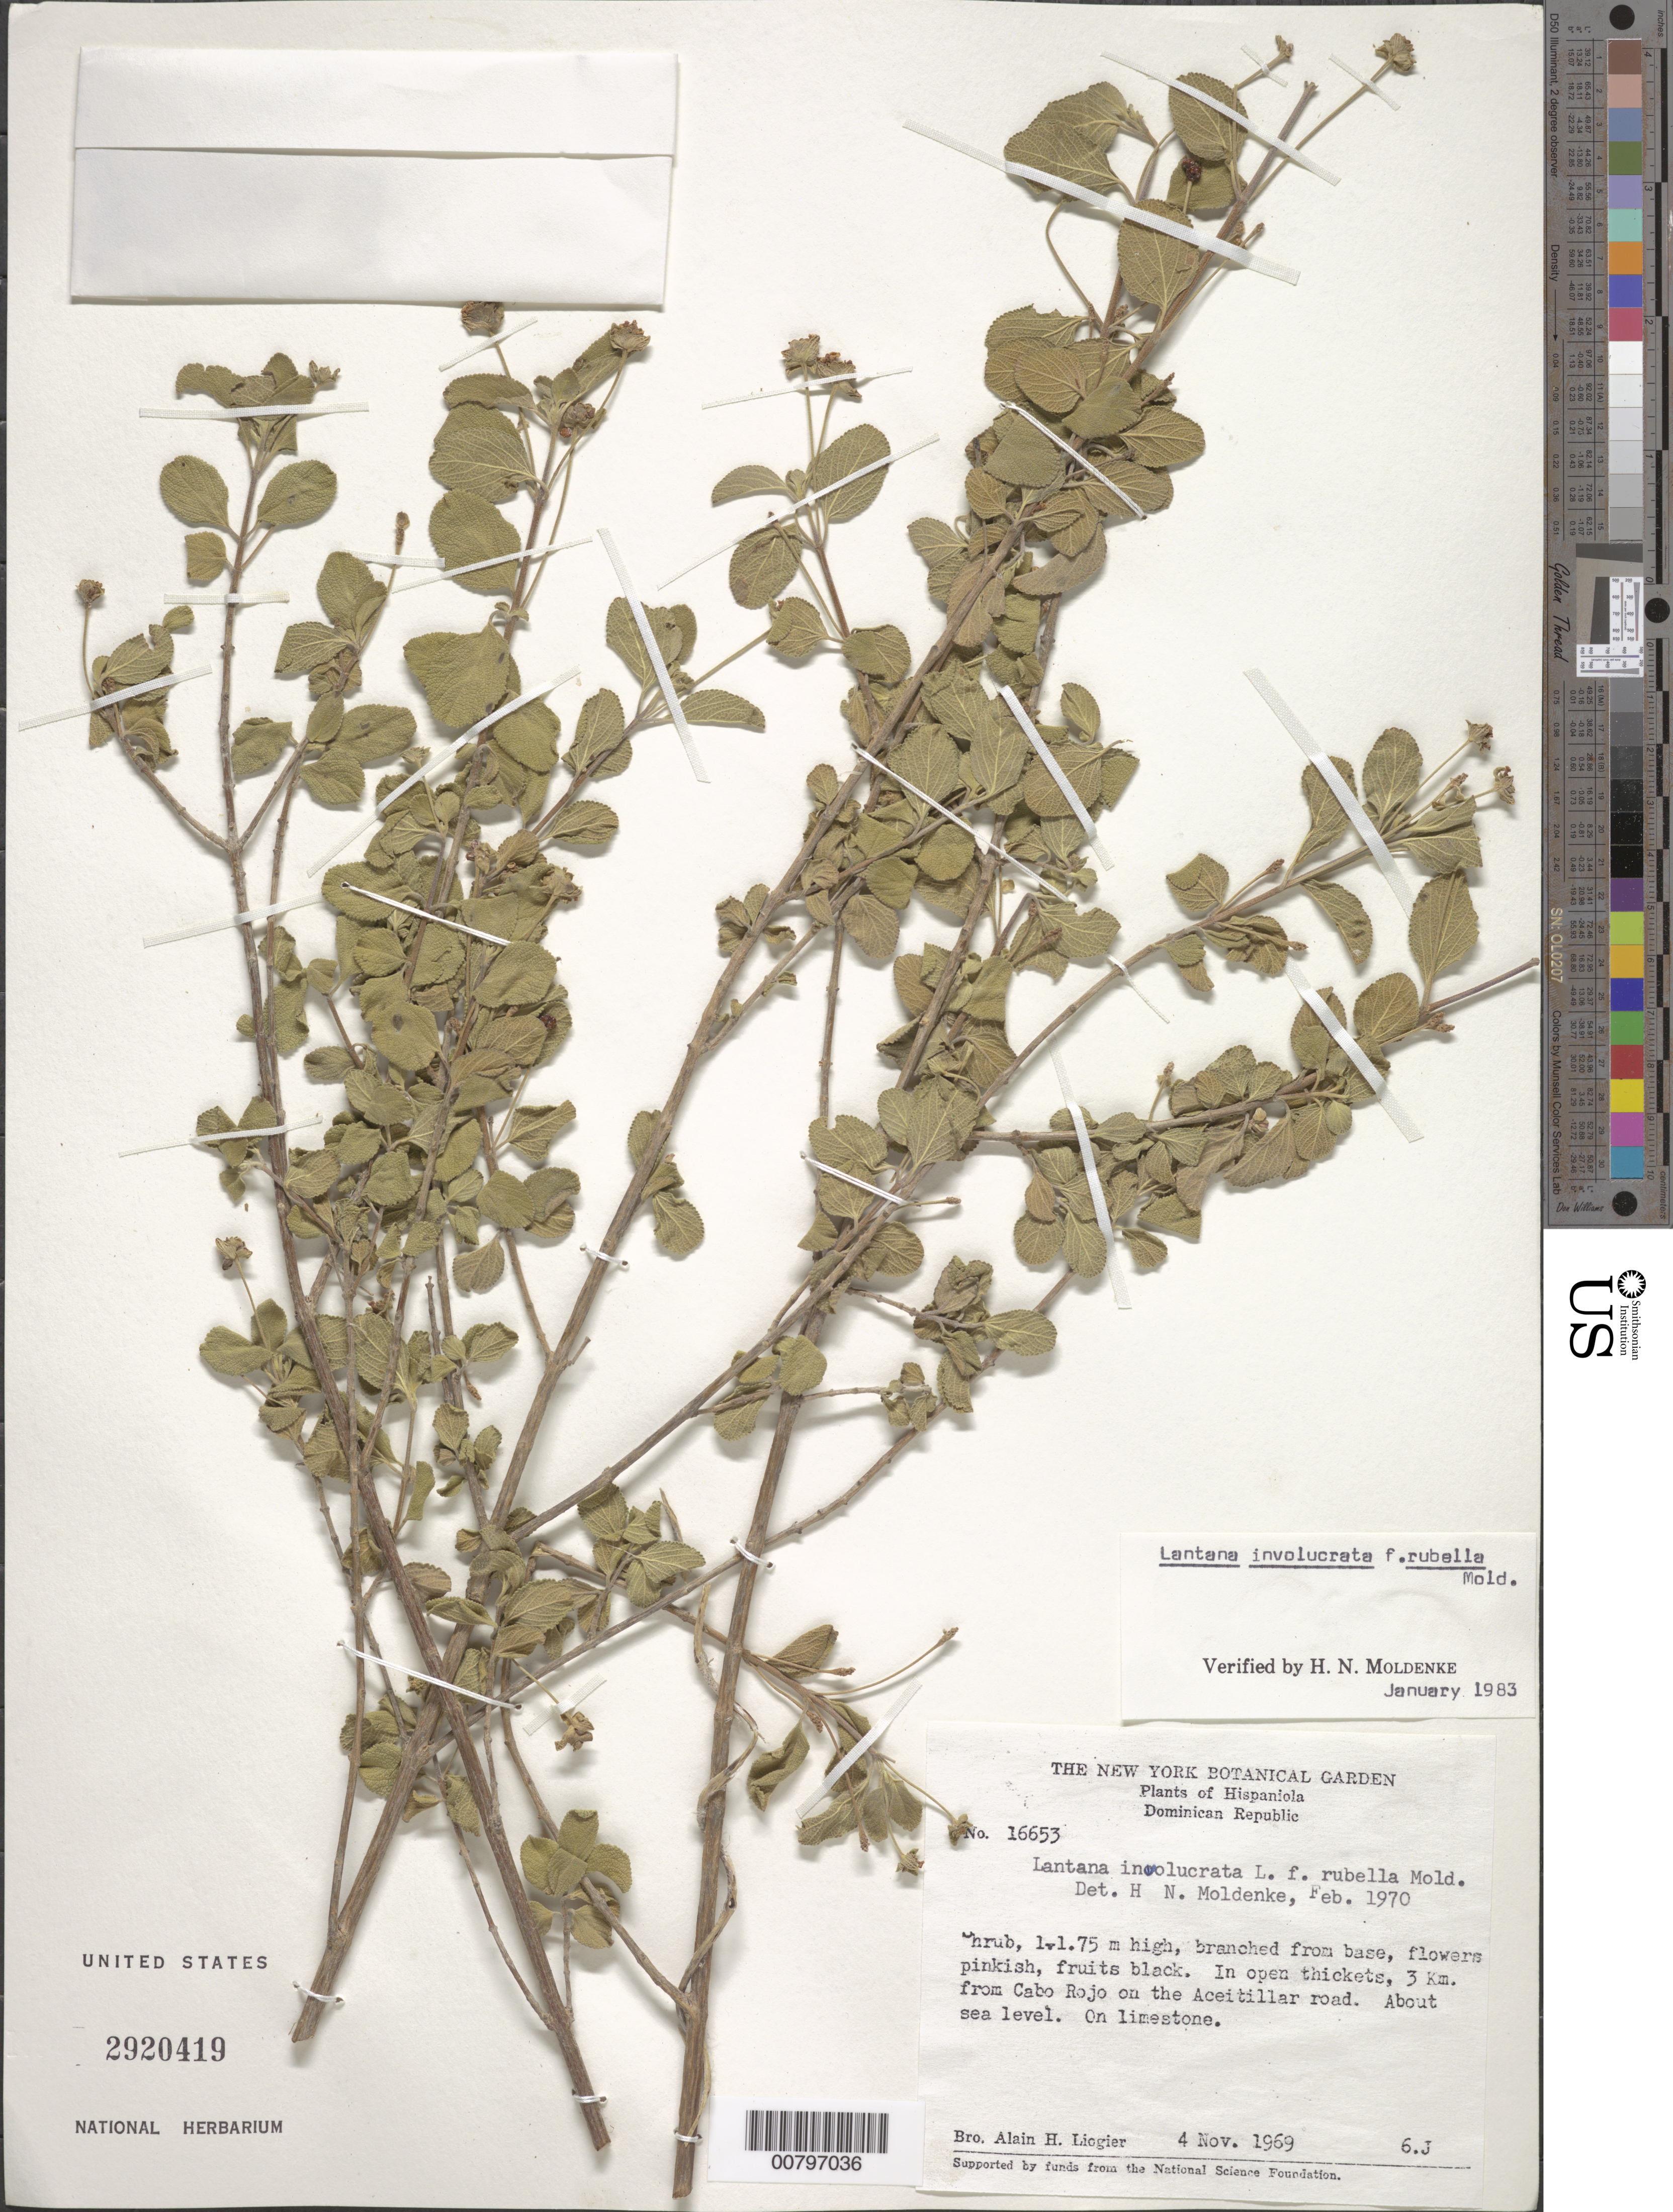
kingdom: Plantae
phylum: Tracheophyta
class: Magnoliopsida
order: Lamiales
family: Verbenaceae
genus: Lantana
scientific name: Lantana involucrata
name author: L.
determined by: Moldenke, H. N.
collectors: A. H. Liogier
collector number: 16653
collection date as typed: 04 Nov 1969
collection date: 1969-11-04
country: Dominican Republic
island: Hispaniola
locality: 3km from Cabo Rojo on the Aceitillar road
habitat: Open thickets on limestone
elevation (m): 0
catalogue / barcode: US 2920419